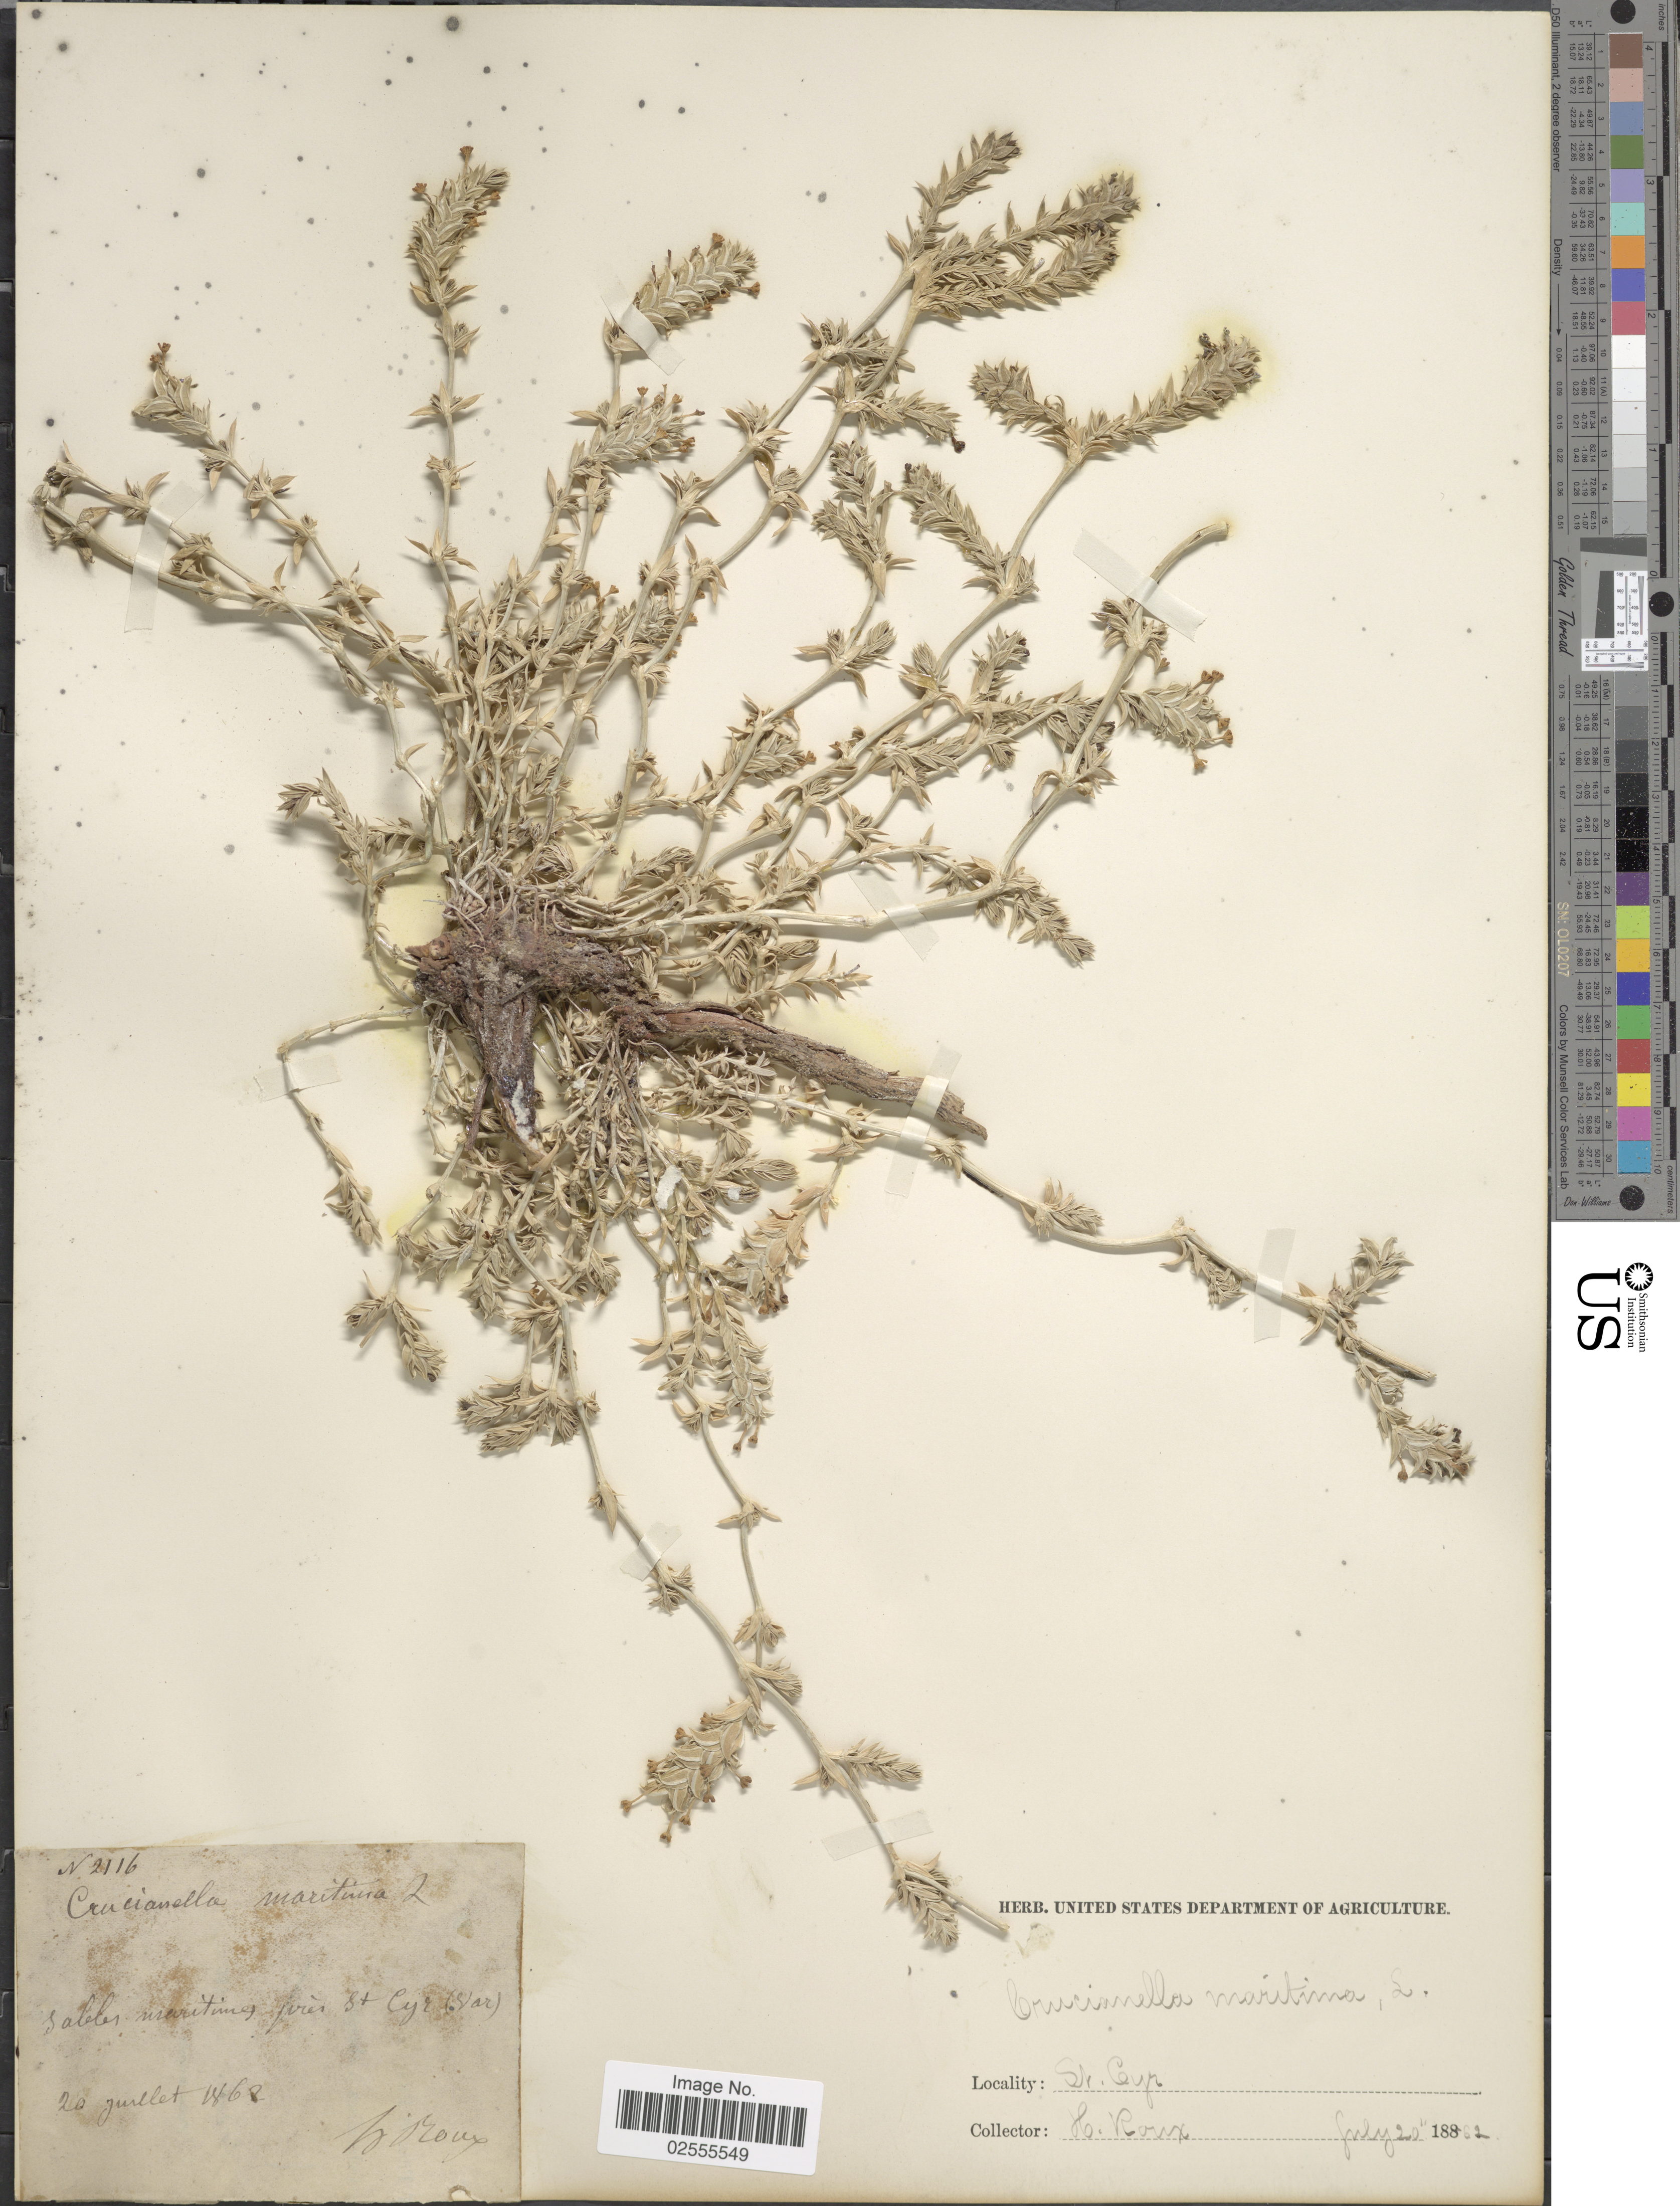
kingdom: Plantae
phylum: Tracheophyta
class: Magnoliopsida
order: Gentianales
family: Rubiaceae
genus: Crucianella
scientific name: Crucianella maritima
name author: L.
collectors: H. Roux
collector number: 2116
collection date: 1862-07-20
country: France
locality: Sables maritimes pres St. Cye